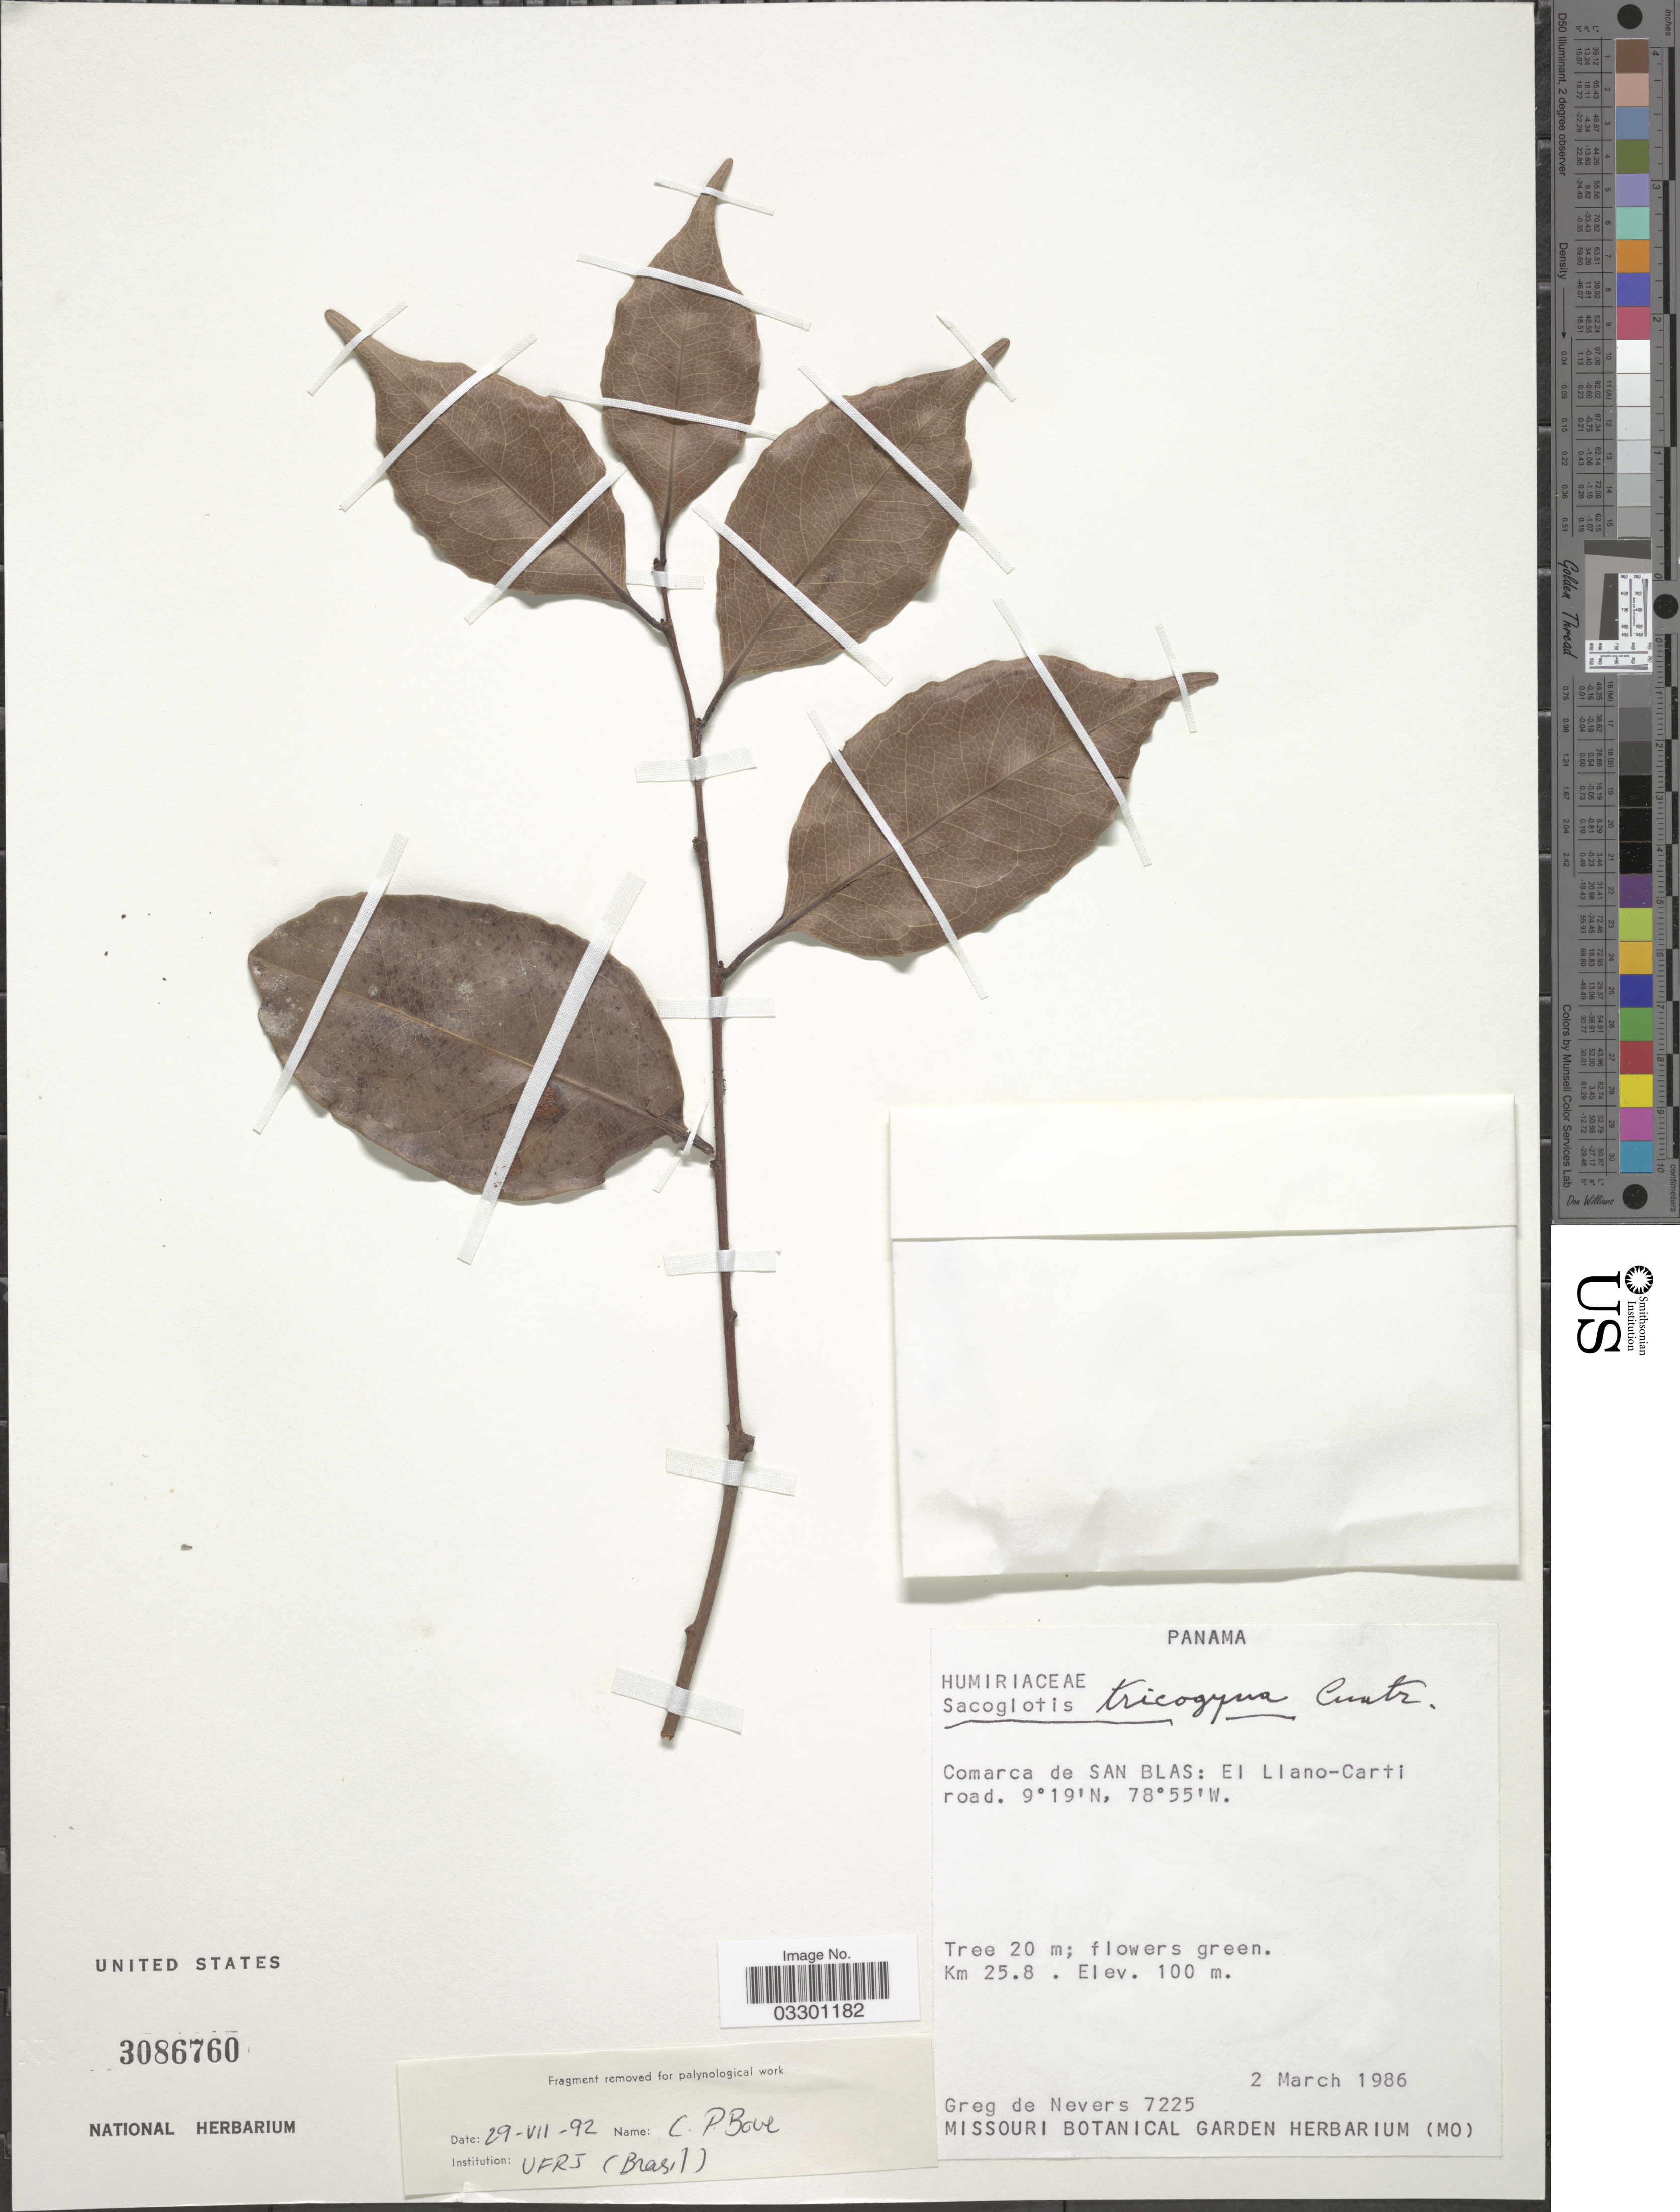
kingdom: Plantae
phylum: Tracheophyta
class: Magnoliopsida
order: Malpighiales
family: Humiriaceae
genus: Sacoglottis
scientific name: Sacoglottis trichogyna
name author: Cuatrec.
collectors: G. C. de Nevers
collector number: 7225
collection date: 1986-03-02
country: Panama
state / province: Kuna Yala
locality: Comarca de San Blas: El Llano-Carti road. Km 25.8.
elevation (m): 100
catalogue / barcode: US 3086760